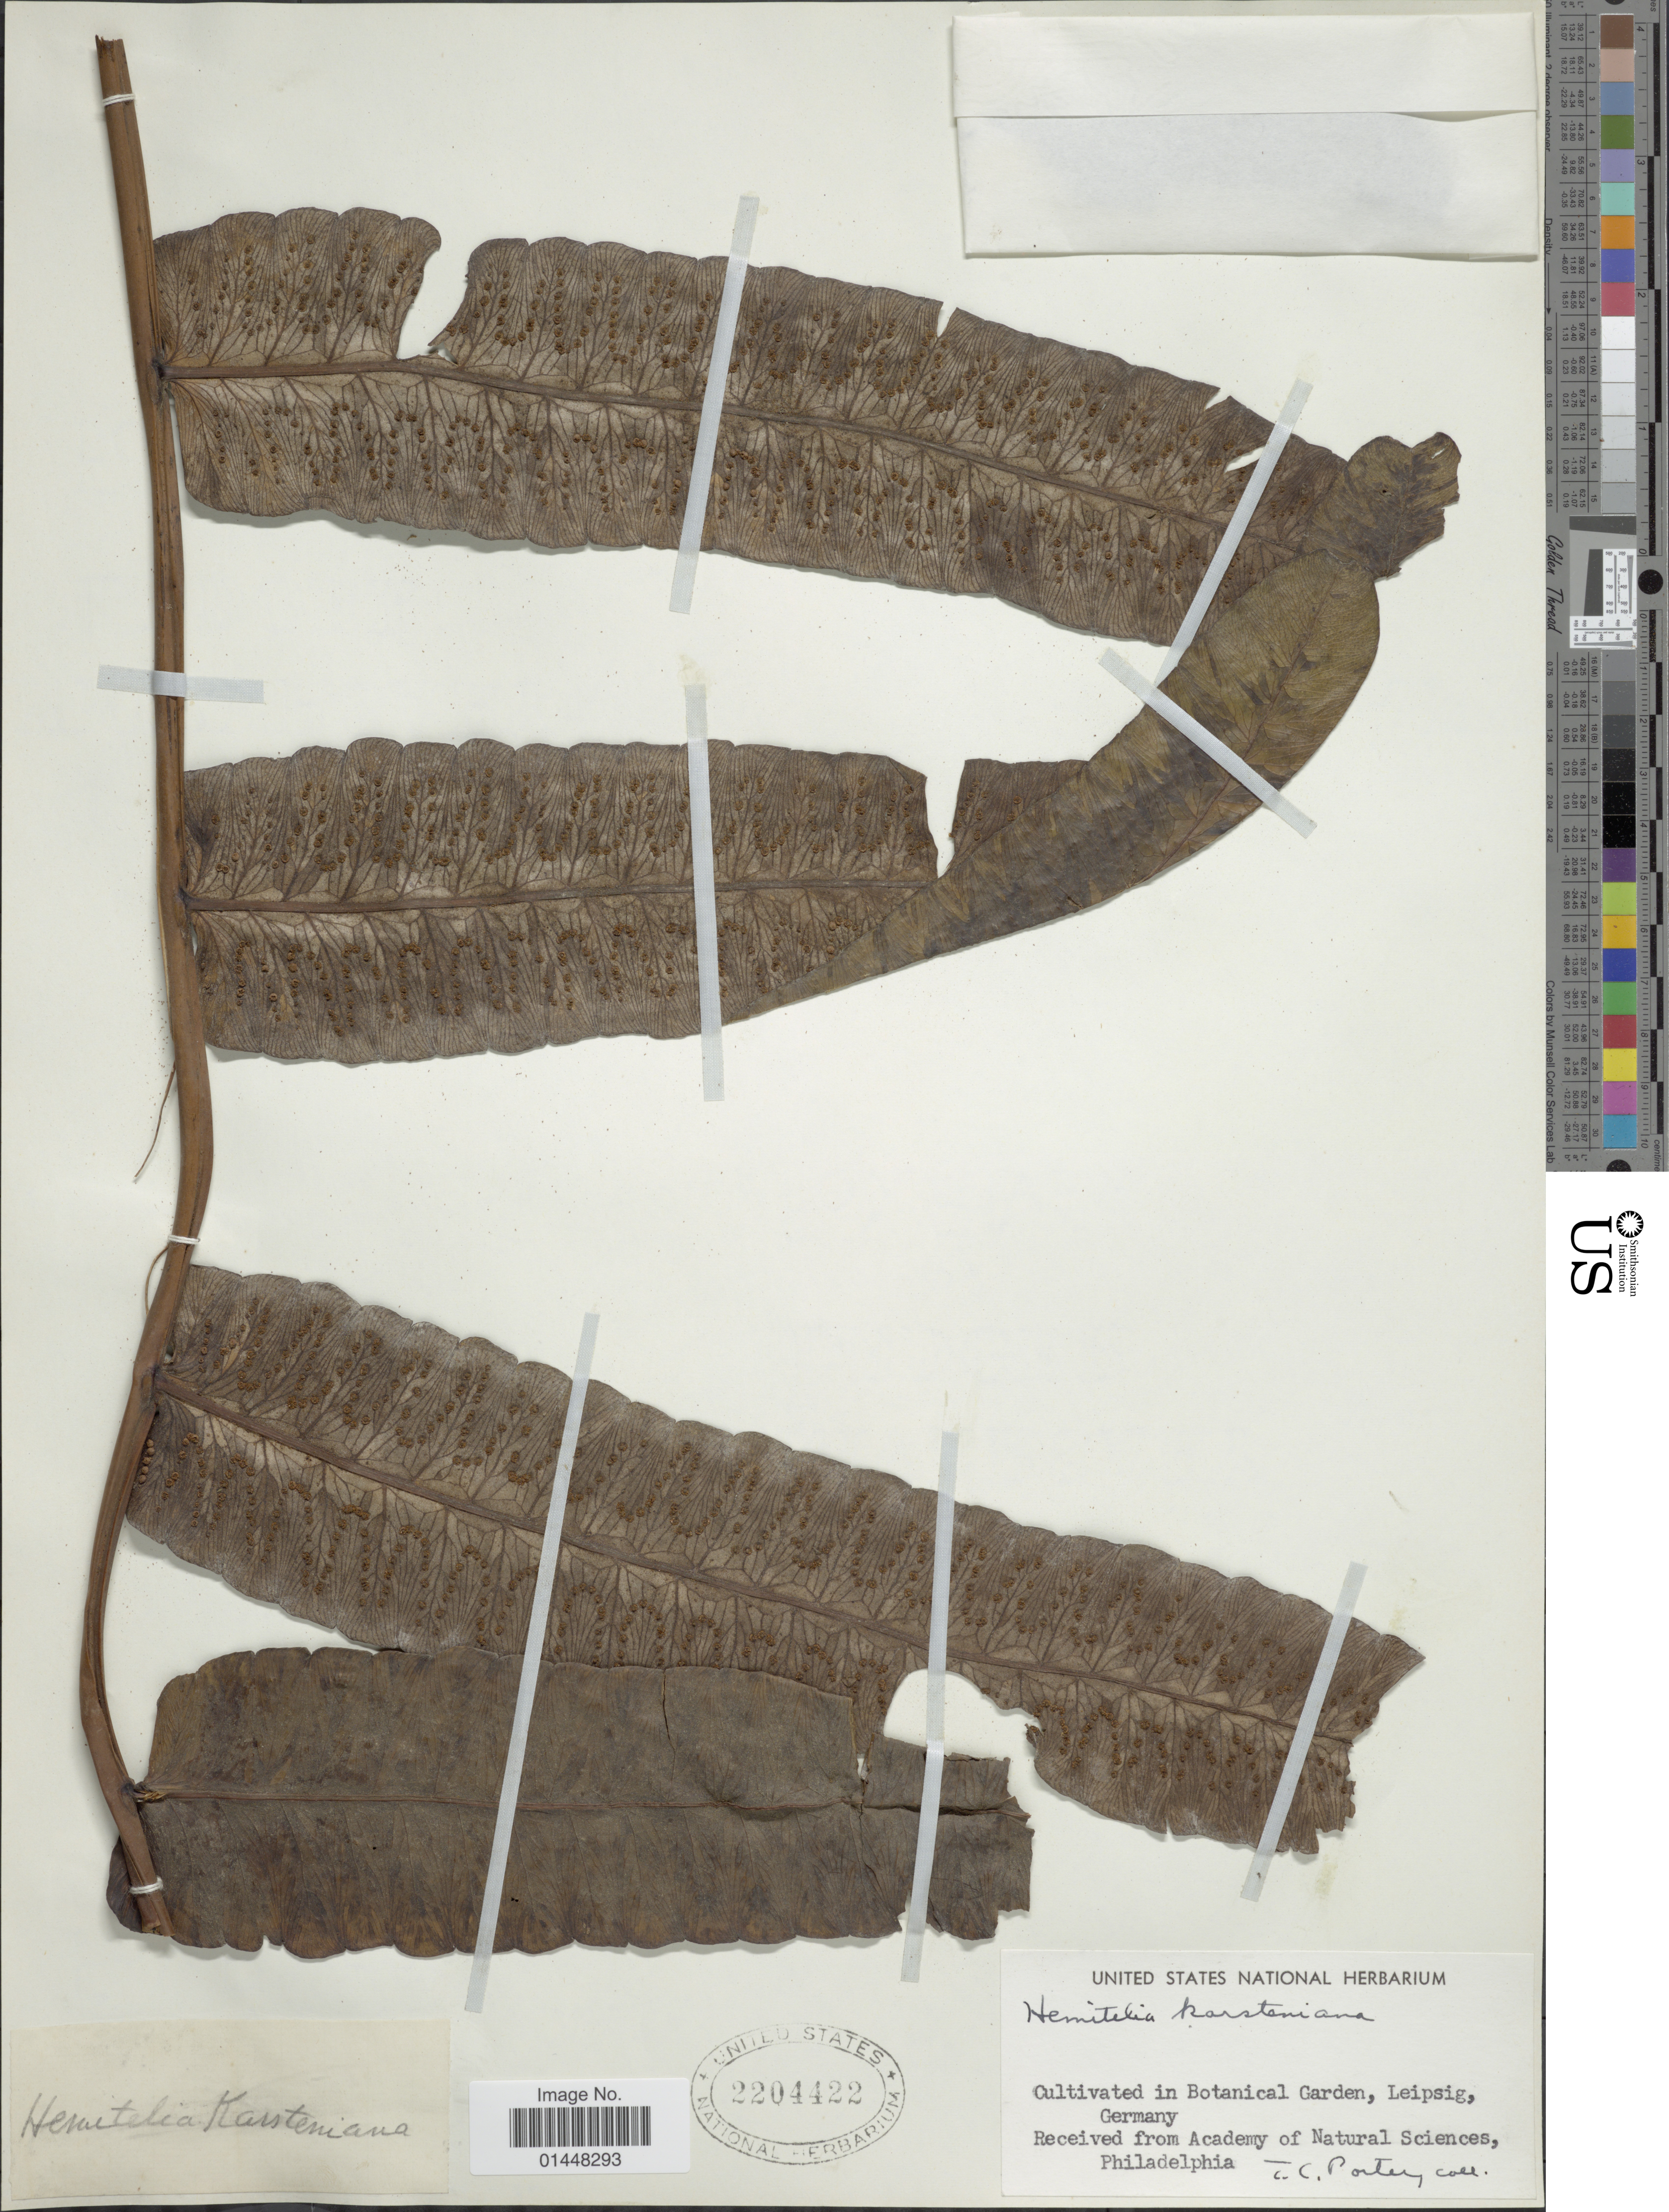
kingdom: Plantae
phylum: Tracheophyta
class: Polypodiopsida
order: Cyatheales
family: Cyatheaceae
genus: Cyathea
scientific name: Cyathea karsteniana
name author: (Klotzsch) Domin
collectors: T. C. Porter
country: Germany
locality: Botanical Garden, Leipsig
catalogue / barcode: US 2204422